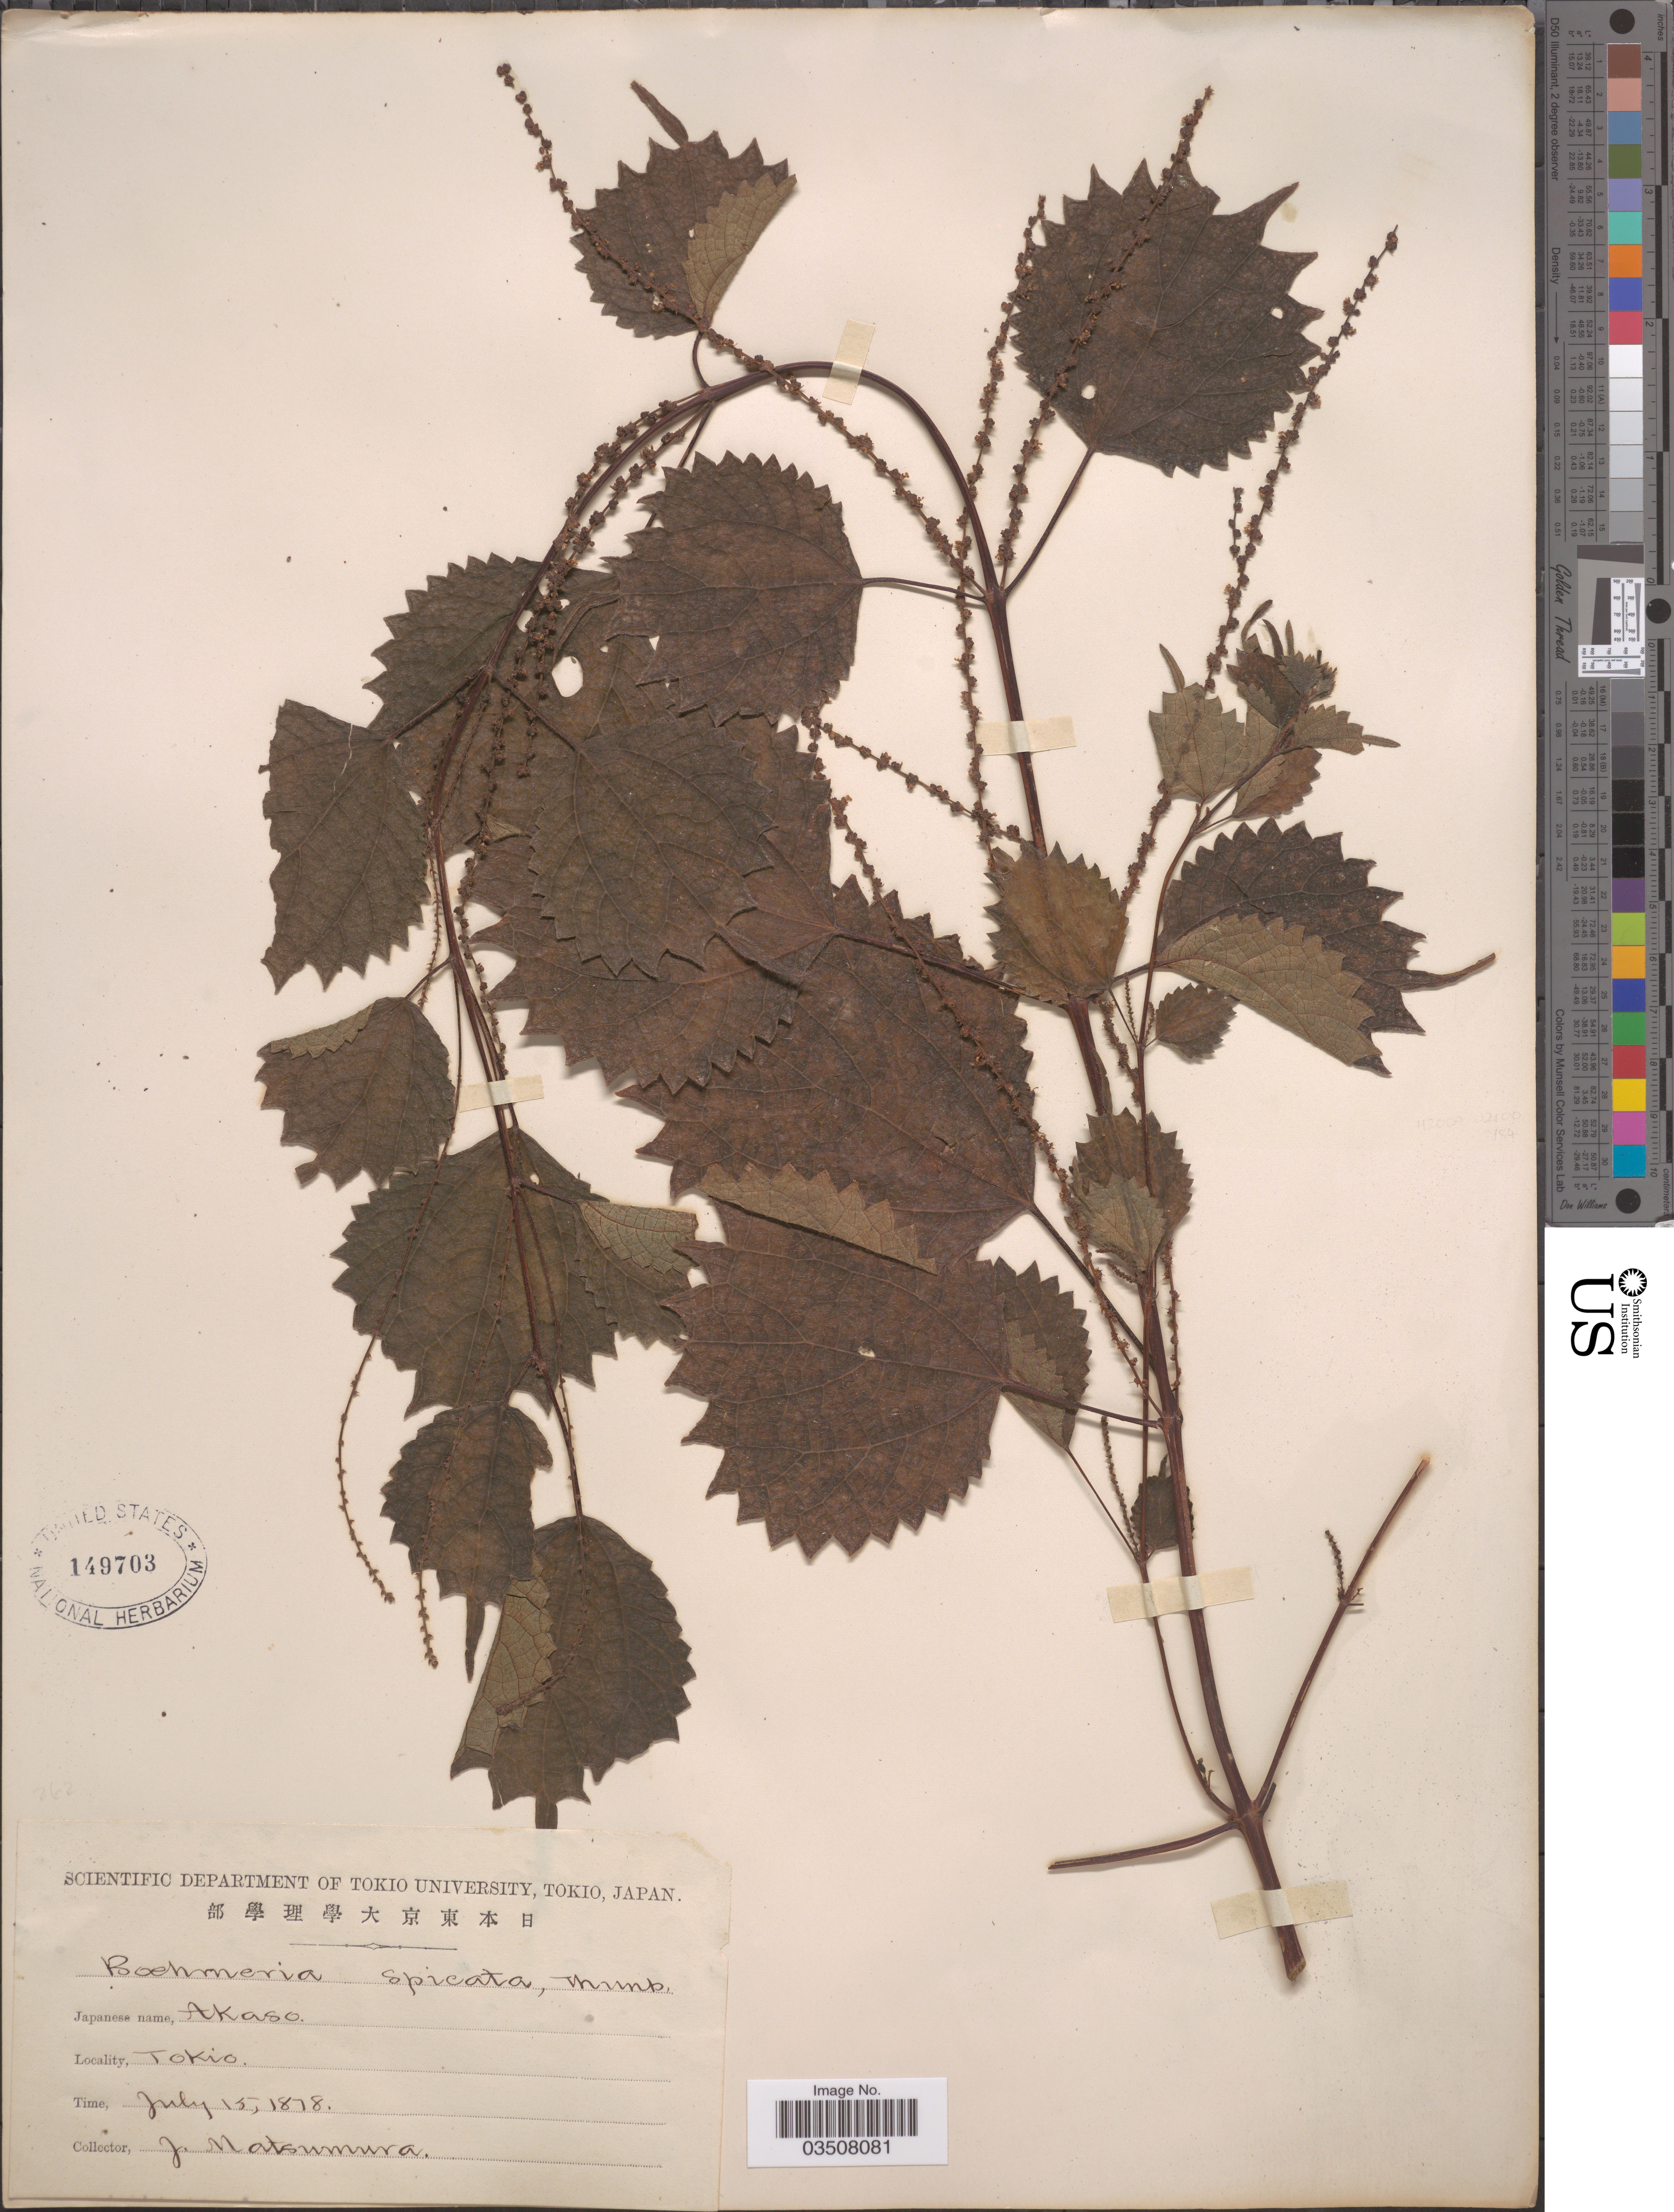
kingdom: Plantae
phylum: Tracheophyta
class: Magnoliopsida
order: Rosales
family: Urticaceae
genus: Boehmeria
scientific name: Boehmeria spicata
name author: (Thunb.) Thunb.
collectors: J. Matsumura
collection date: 1878-07-15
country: Japan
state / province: Tokyo, Federal City of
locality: Tokio.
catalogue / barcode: US 149703